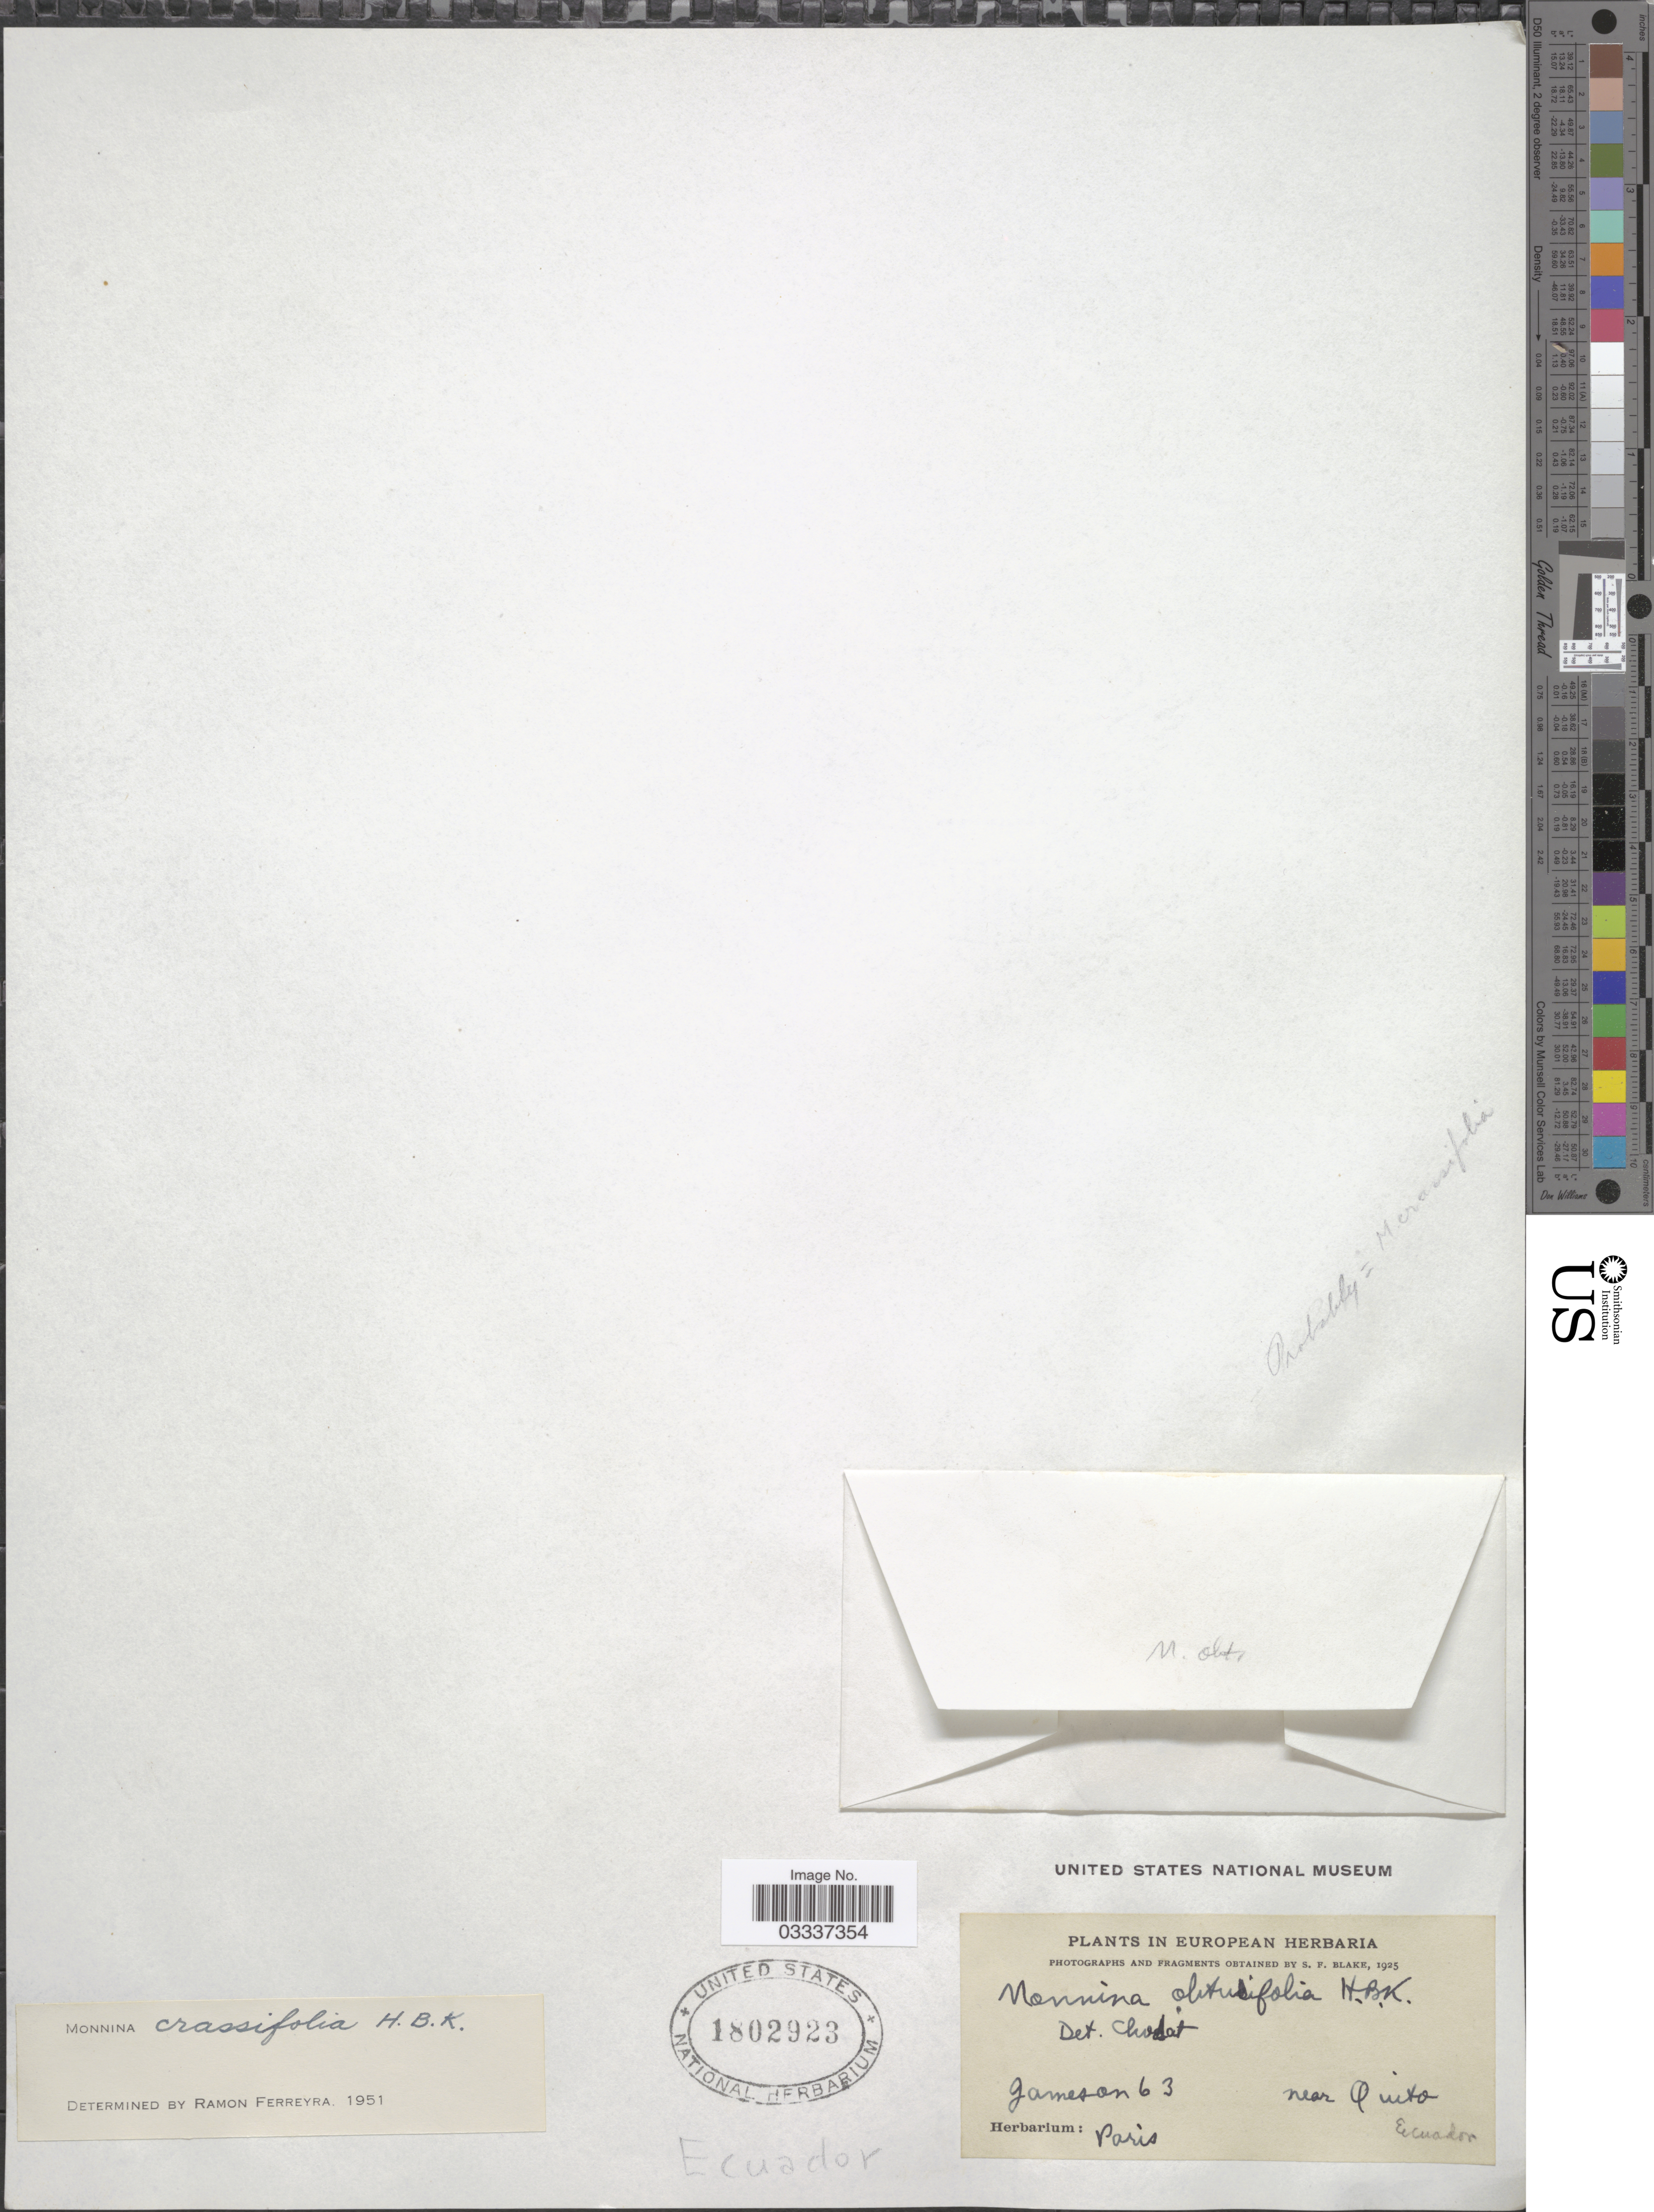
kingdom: Plantae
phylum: Tracheophyta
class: Magnoliopsida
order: Fabales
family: Polygalaceae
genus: Monnina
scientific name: Monnina crassifolia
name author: (Bonpl.) Kunth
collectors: -- Jameson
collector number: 63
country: Ecuador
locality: Near Quito.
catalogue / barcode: US 1802923